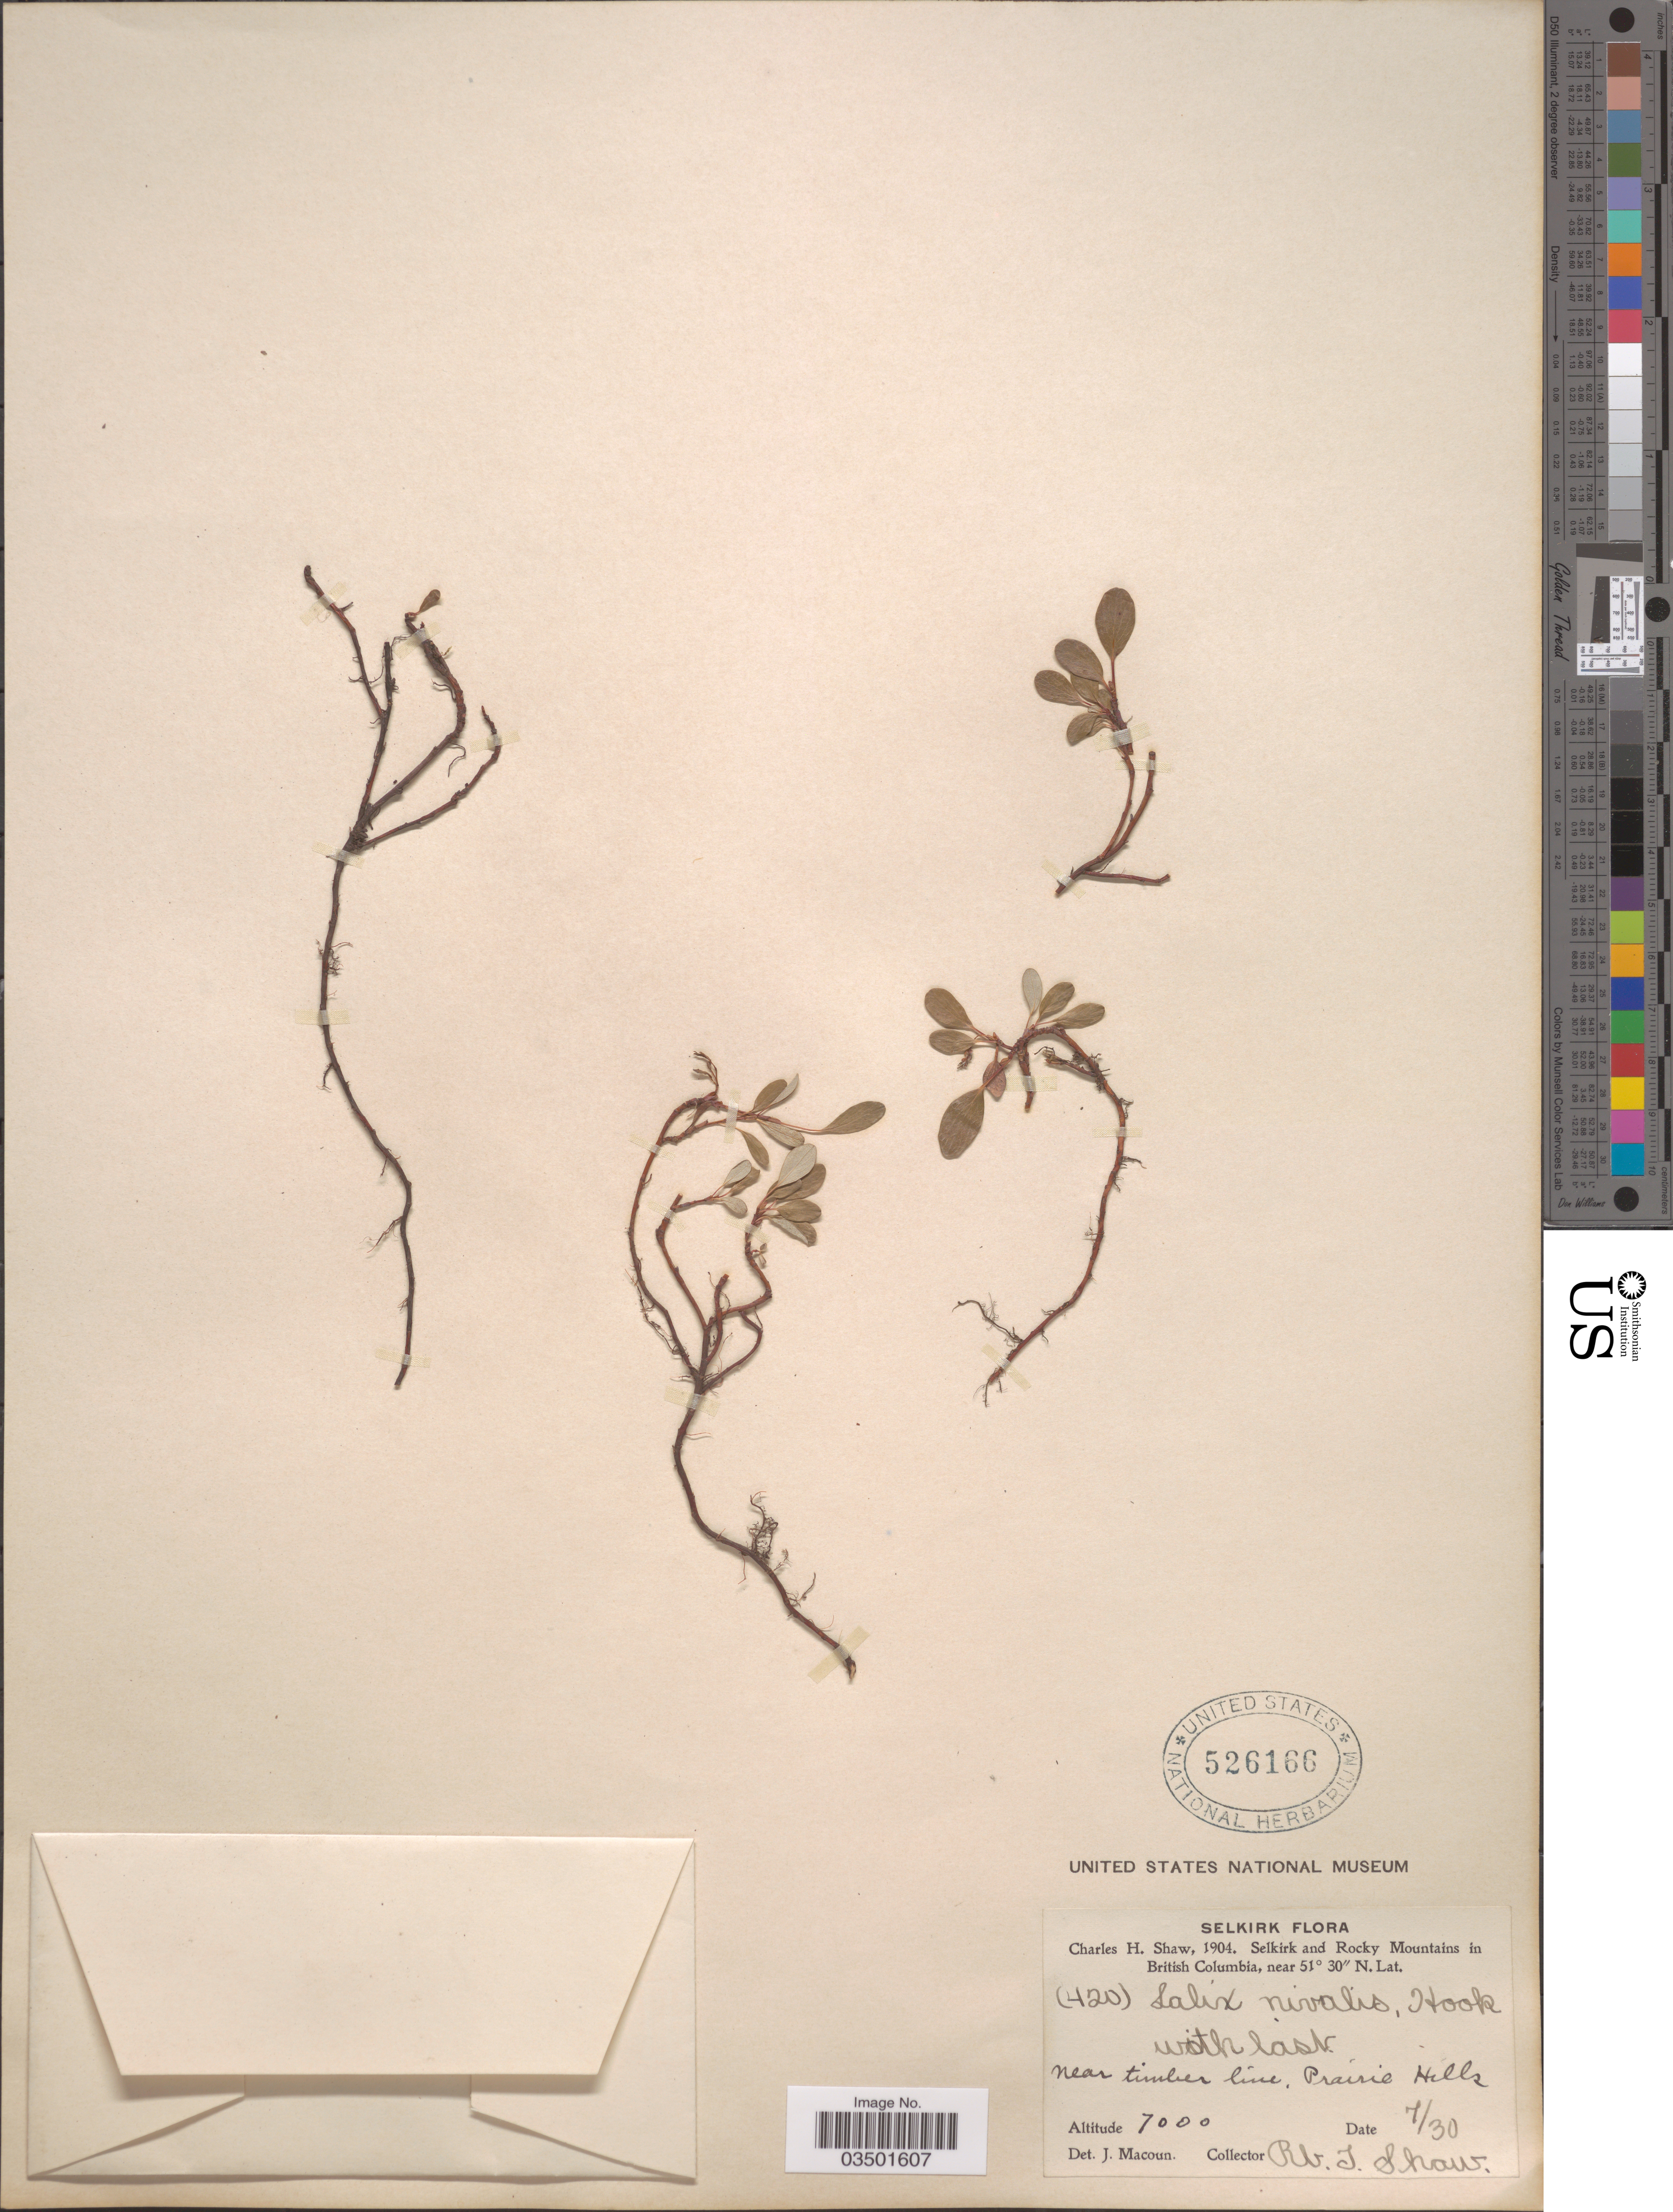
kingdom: Plantae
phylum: Tracheophyta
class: Magnoliopsida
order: Malpighiales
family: Salicaceae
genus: Salix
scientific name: Salix nivalis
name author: Hook.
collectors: R. J. Shaw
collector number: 420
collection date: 1904-07-30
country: Canada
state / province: British Columbia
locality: Selkirk and Rocky Mountains. Prairie Hills.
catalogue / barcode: US 526166